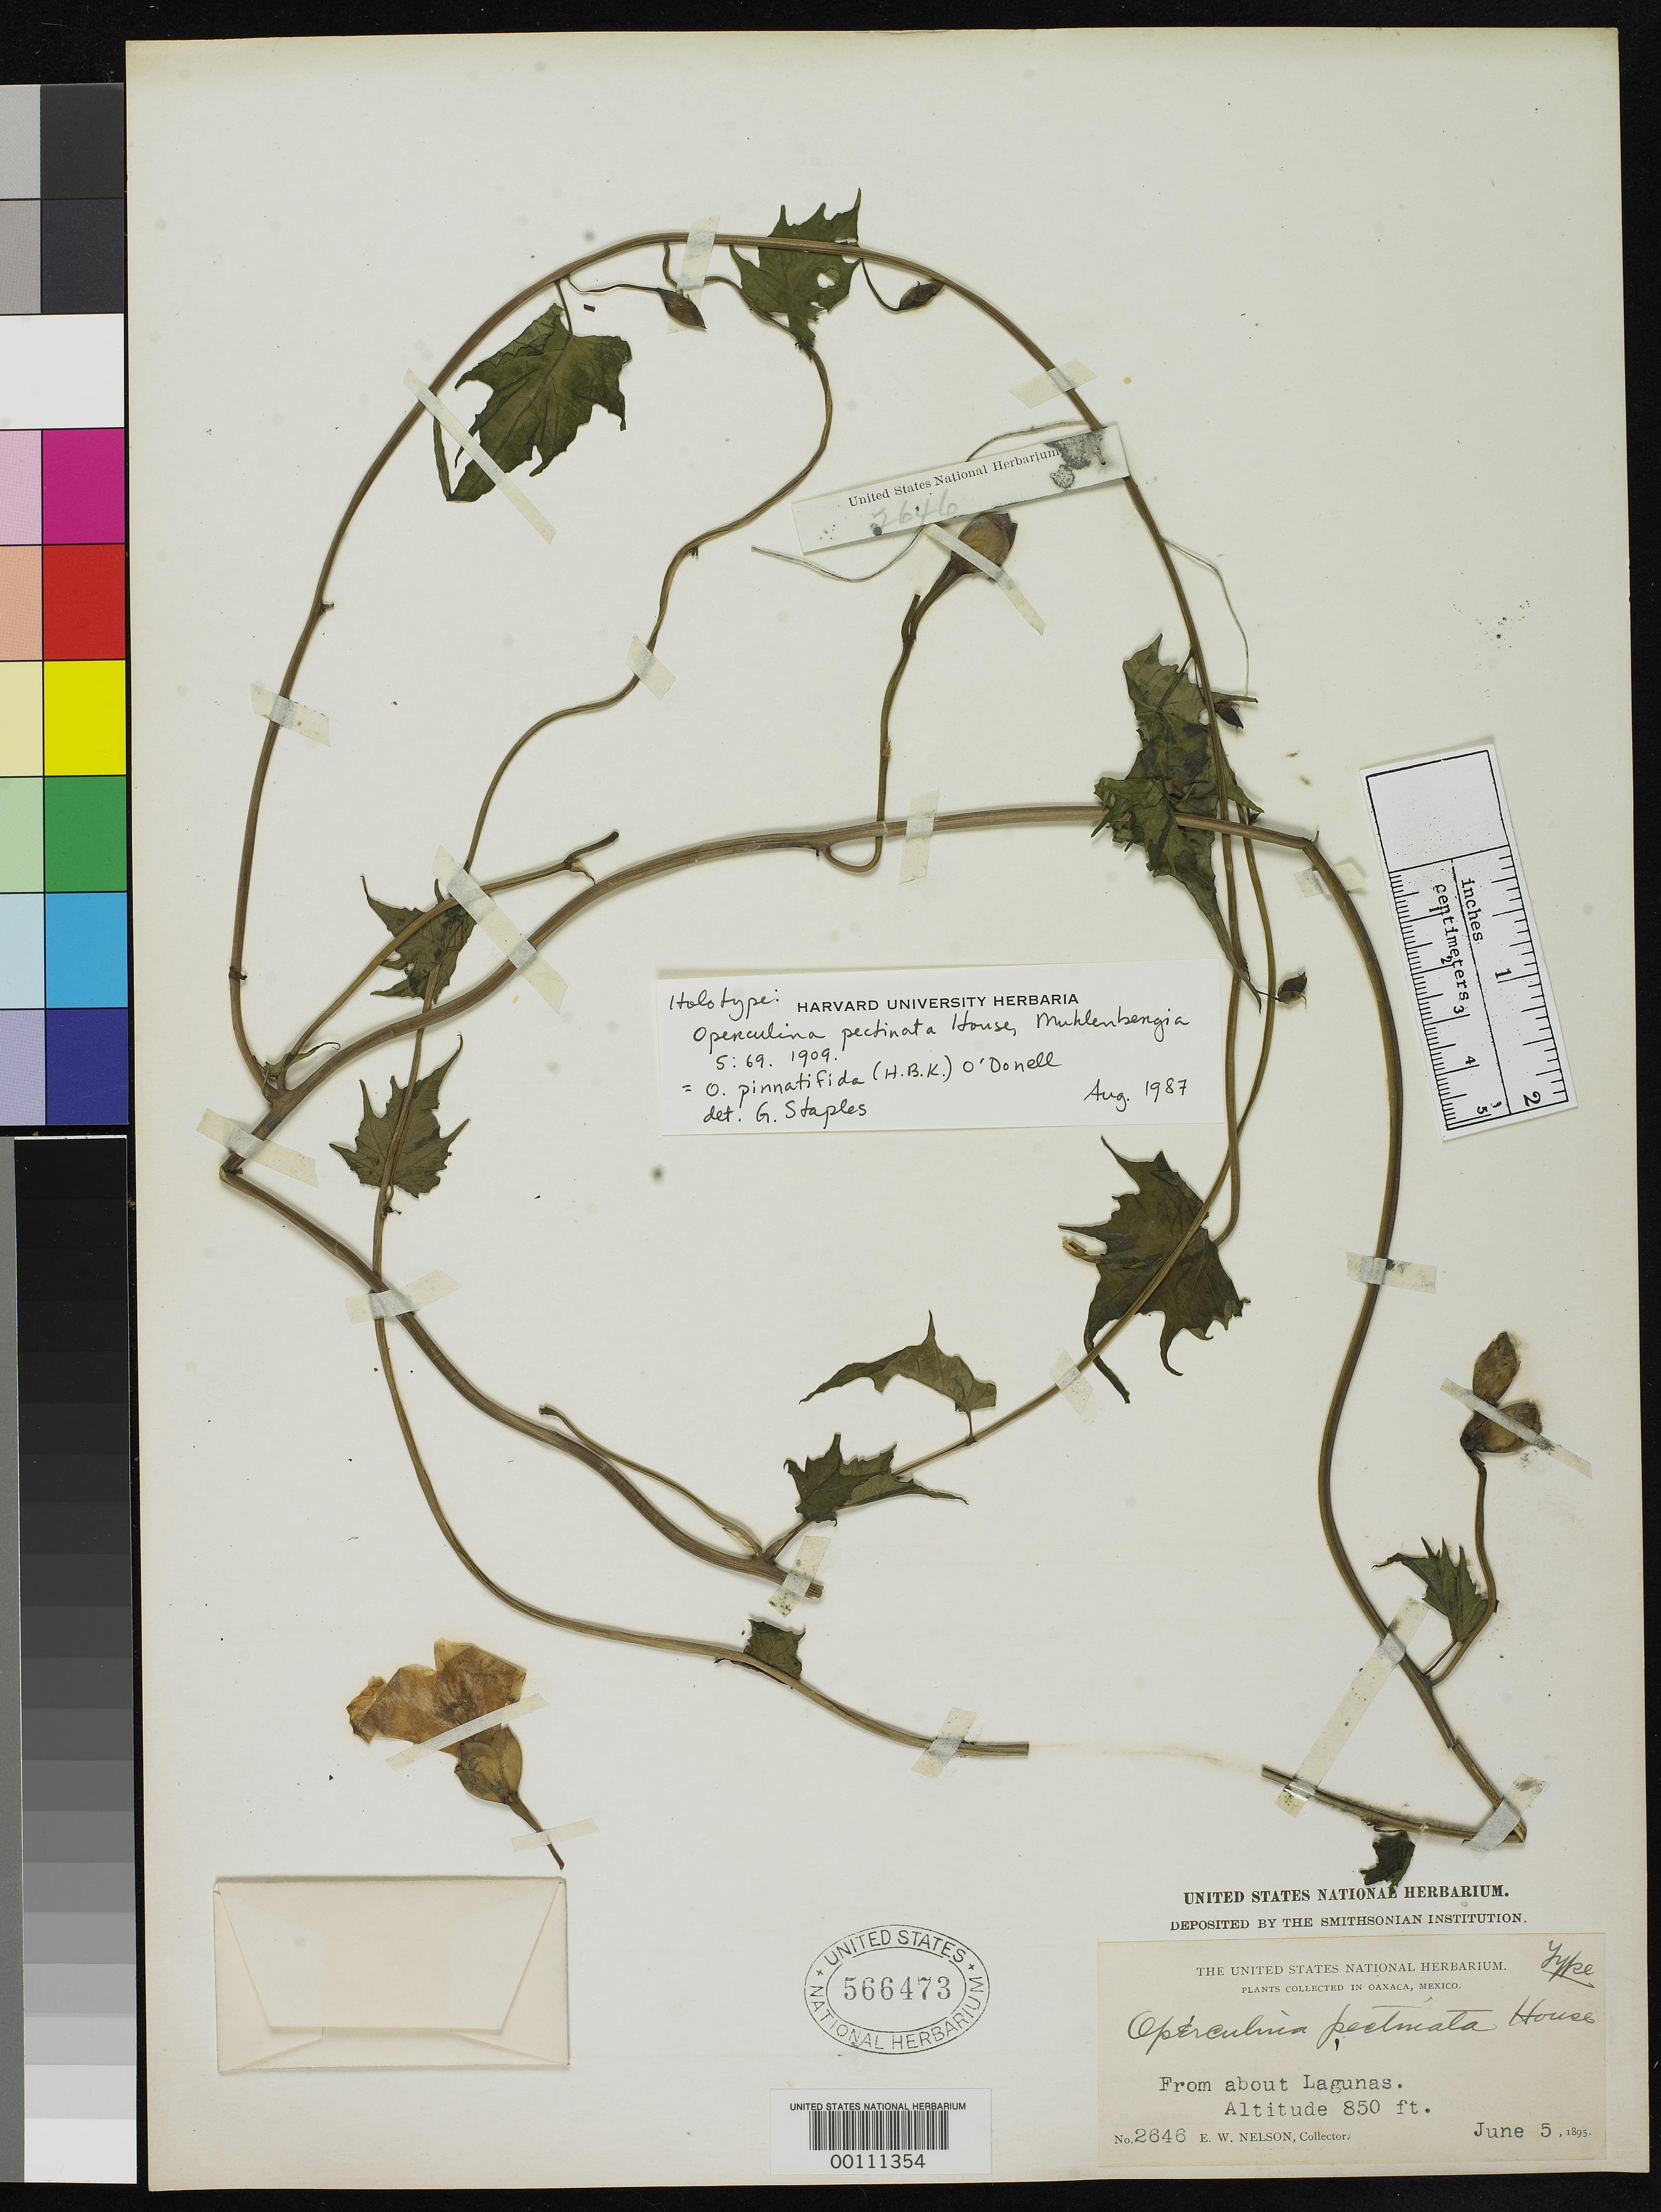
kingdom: Plantae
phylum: Tracheophyta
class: Magnoliopsida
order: Solanales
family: Convolvulaceae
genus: Operculina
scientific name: Operculina pectinata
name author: House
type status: Holotype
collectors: E. W. Nelson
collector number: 2646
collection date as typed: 05 Jun 1895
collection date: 1895-06-05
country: Mexico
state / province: Oaxaca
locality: Lagunas.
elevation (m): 259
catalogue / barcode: US 566473